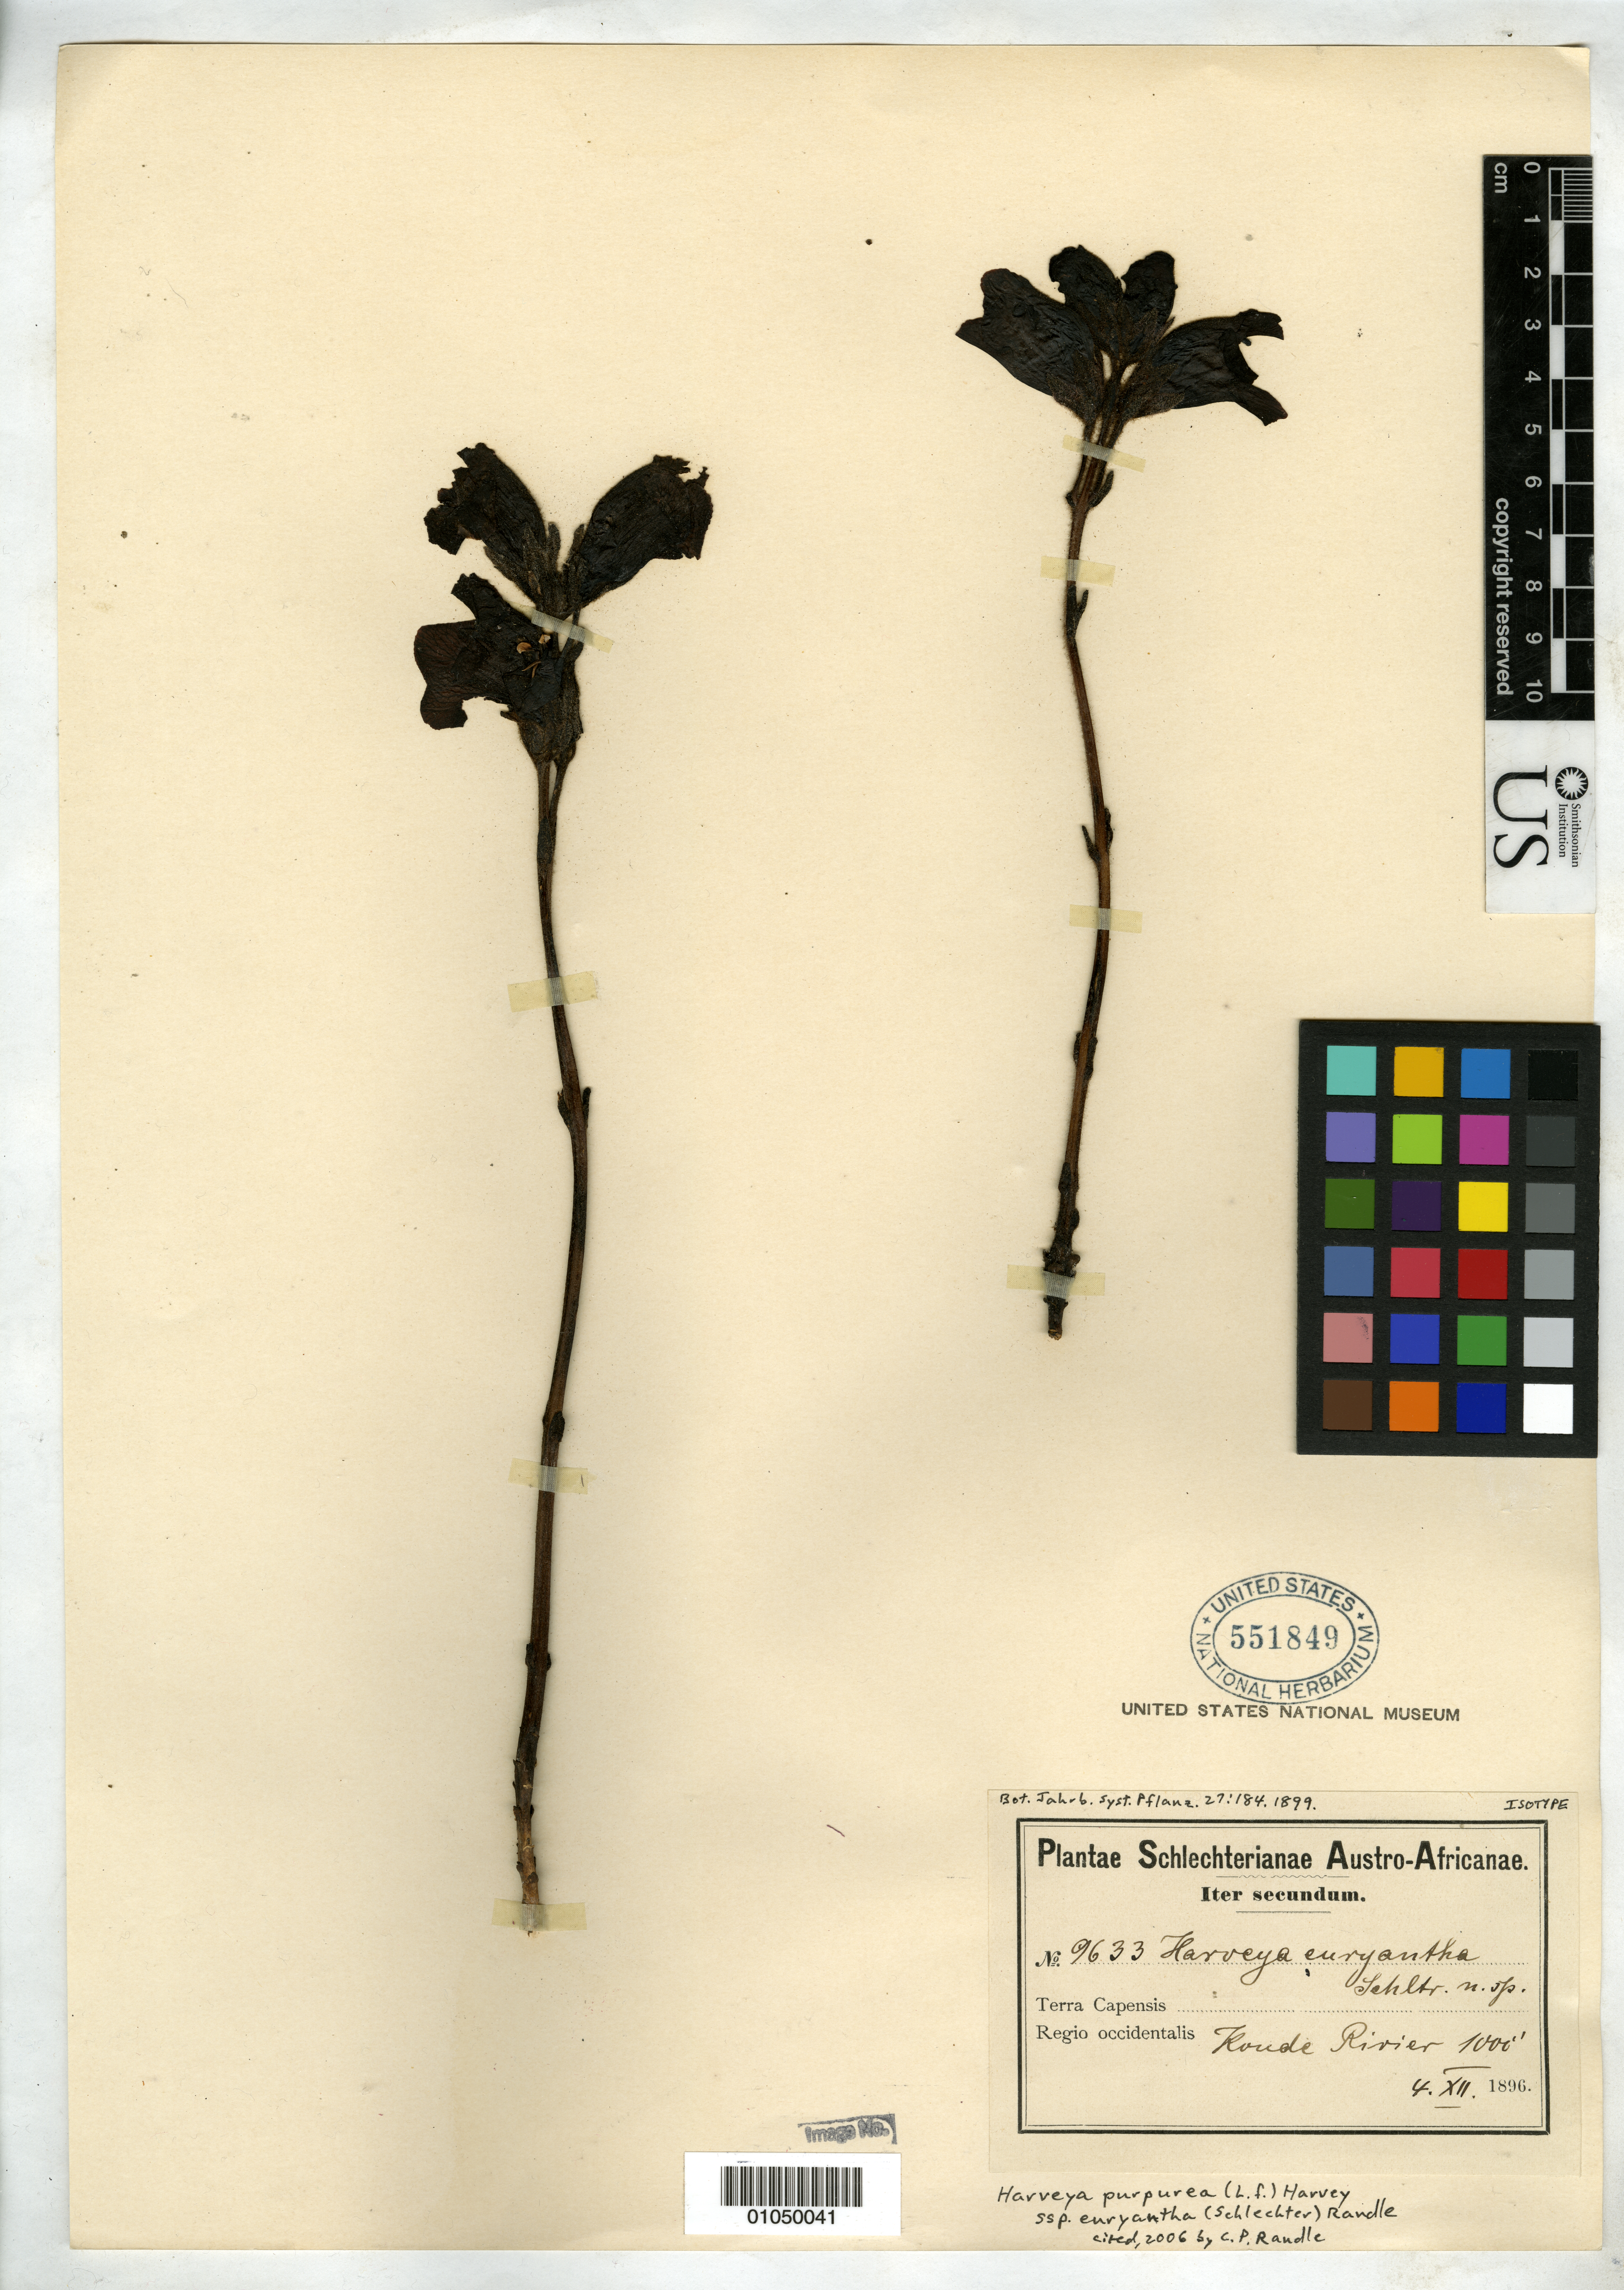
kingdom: Plantae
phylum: Tracheophyta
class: Magnoliopsida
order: Lamiales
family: Orobanchaceae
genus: Harveya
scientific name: Harveya euryantha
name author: Schltr.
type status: Isotype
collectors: F. R. R. Schlechter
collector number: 9633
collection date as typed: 04 Dec 1896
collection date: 1896-12-04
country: South Africa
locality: Terra Capensis, Regio occidentalis, Koude Rivier.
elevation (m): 305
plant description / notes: Currently accepted name as cited by C.P. Randle (2006).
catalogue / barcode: US 551849